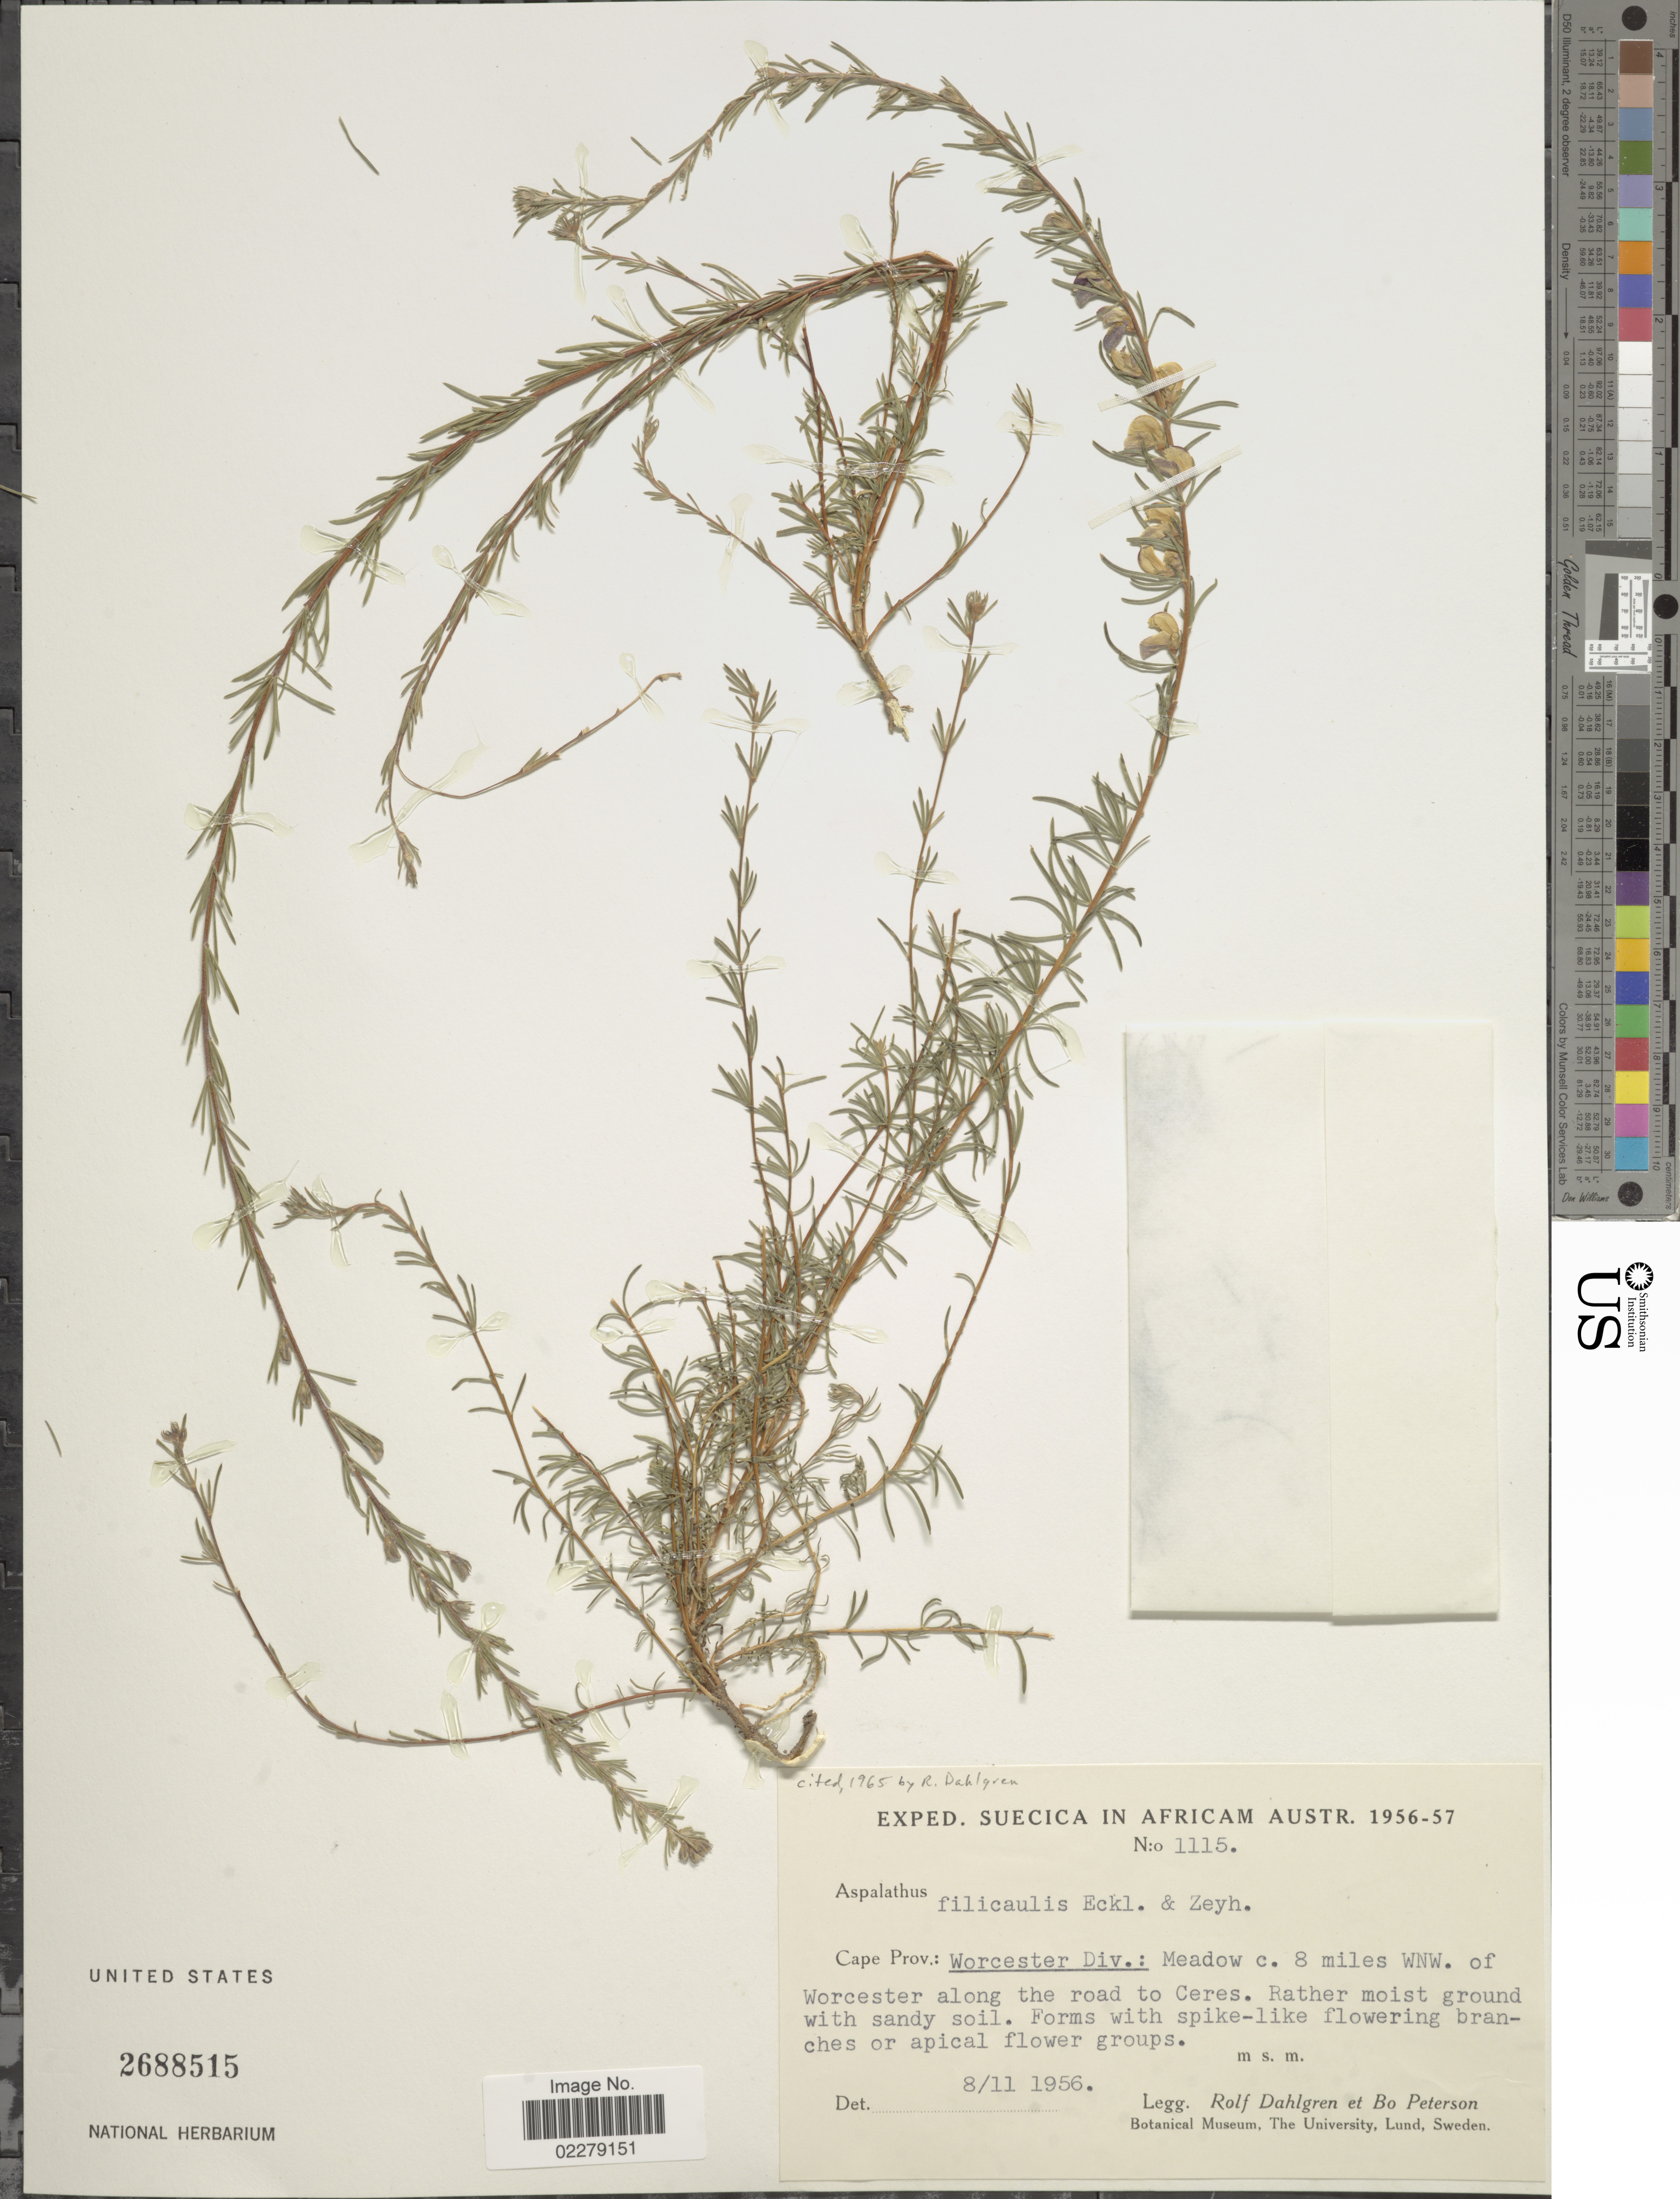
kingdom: Plantae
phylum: Tracheophyta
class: Magnoliopsida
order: Fabales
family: Fabaceae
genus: Aspalathus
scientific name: Aspalathus filicaulis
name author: Eckl. & Zeyh.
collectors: R. Dahlgren & B. H. Peterson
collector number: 1115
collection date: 1956-11-08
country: South Africa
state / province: Western Cape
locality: Worcester Div.: Meadow c. 8 miles WNW of Worcester along the road to Ceres.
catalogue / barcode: US 2688515